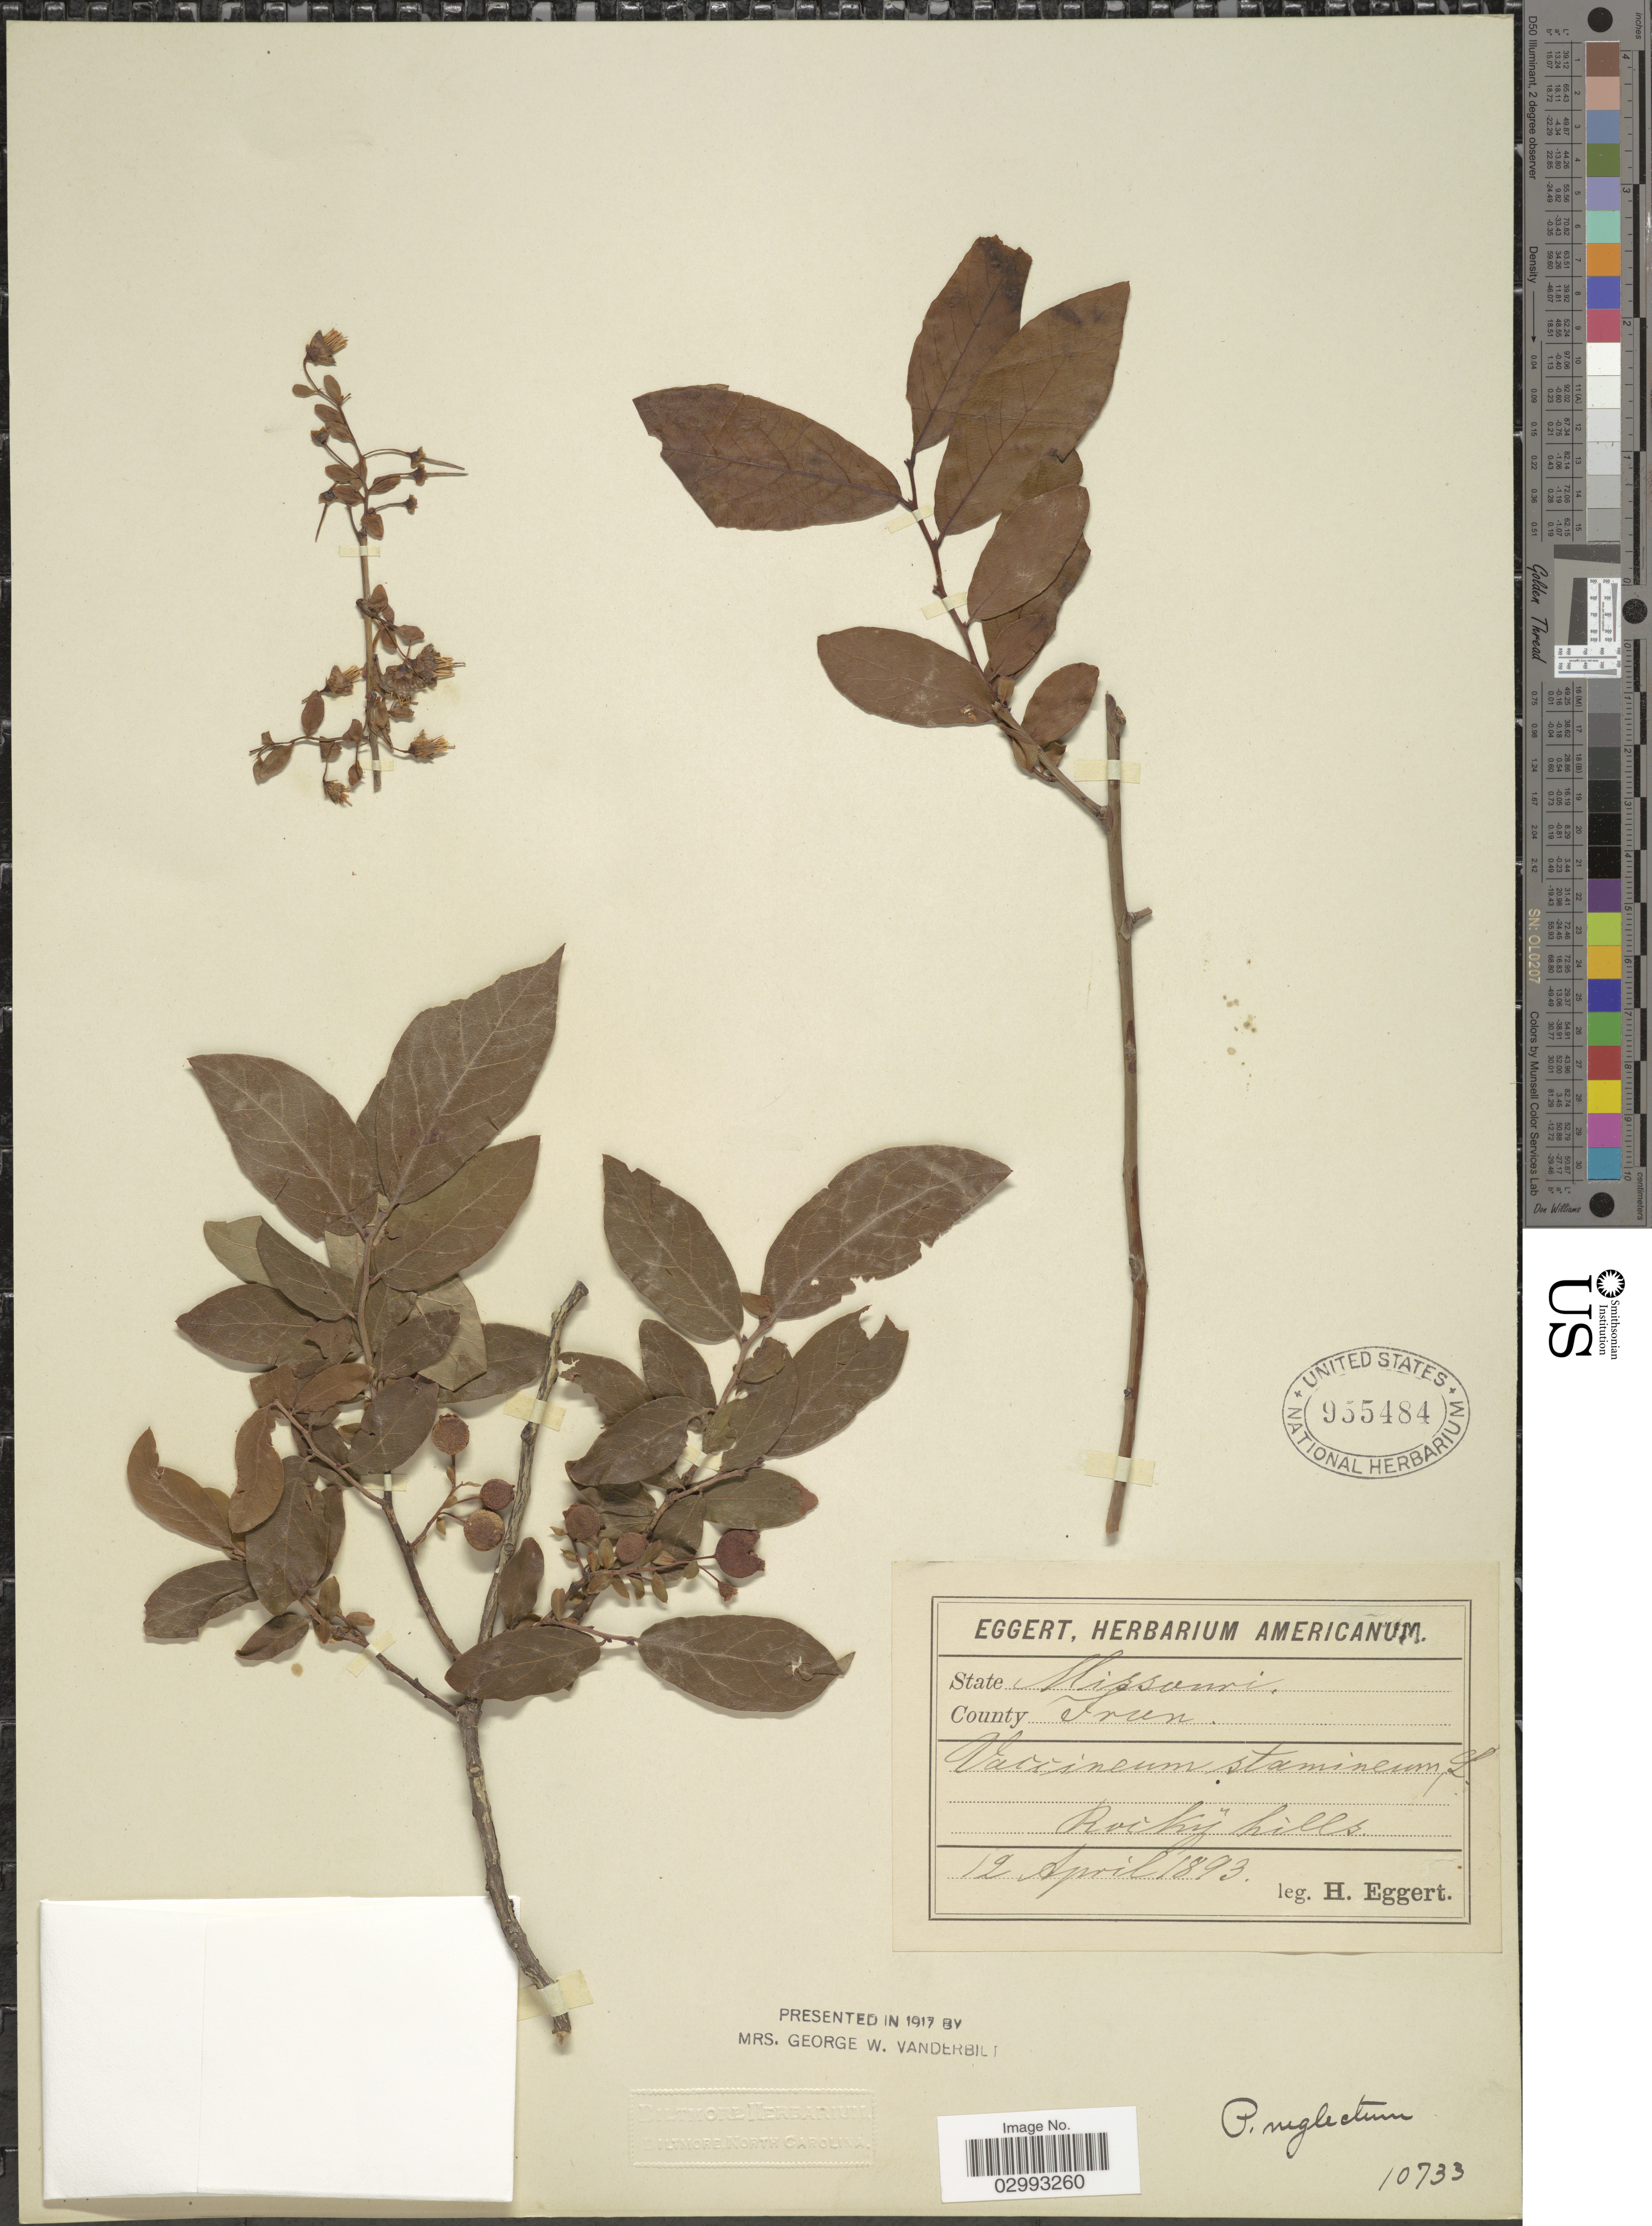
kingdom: Plantae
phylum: Tracheophyta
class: Magnoliopsida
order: Ericales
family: Ericaceae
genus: Polycodium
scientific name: Polycodium neglectum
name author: Small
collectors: H. Eggert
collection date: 1893-04-12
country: United States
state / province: Missouri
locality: County Green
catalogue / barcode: US 955484